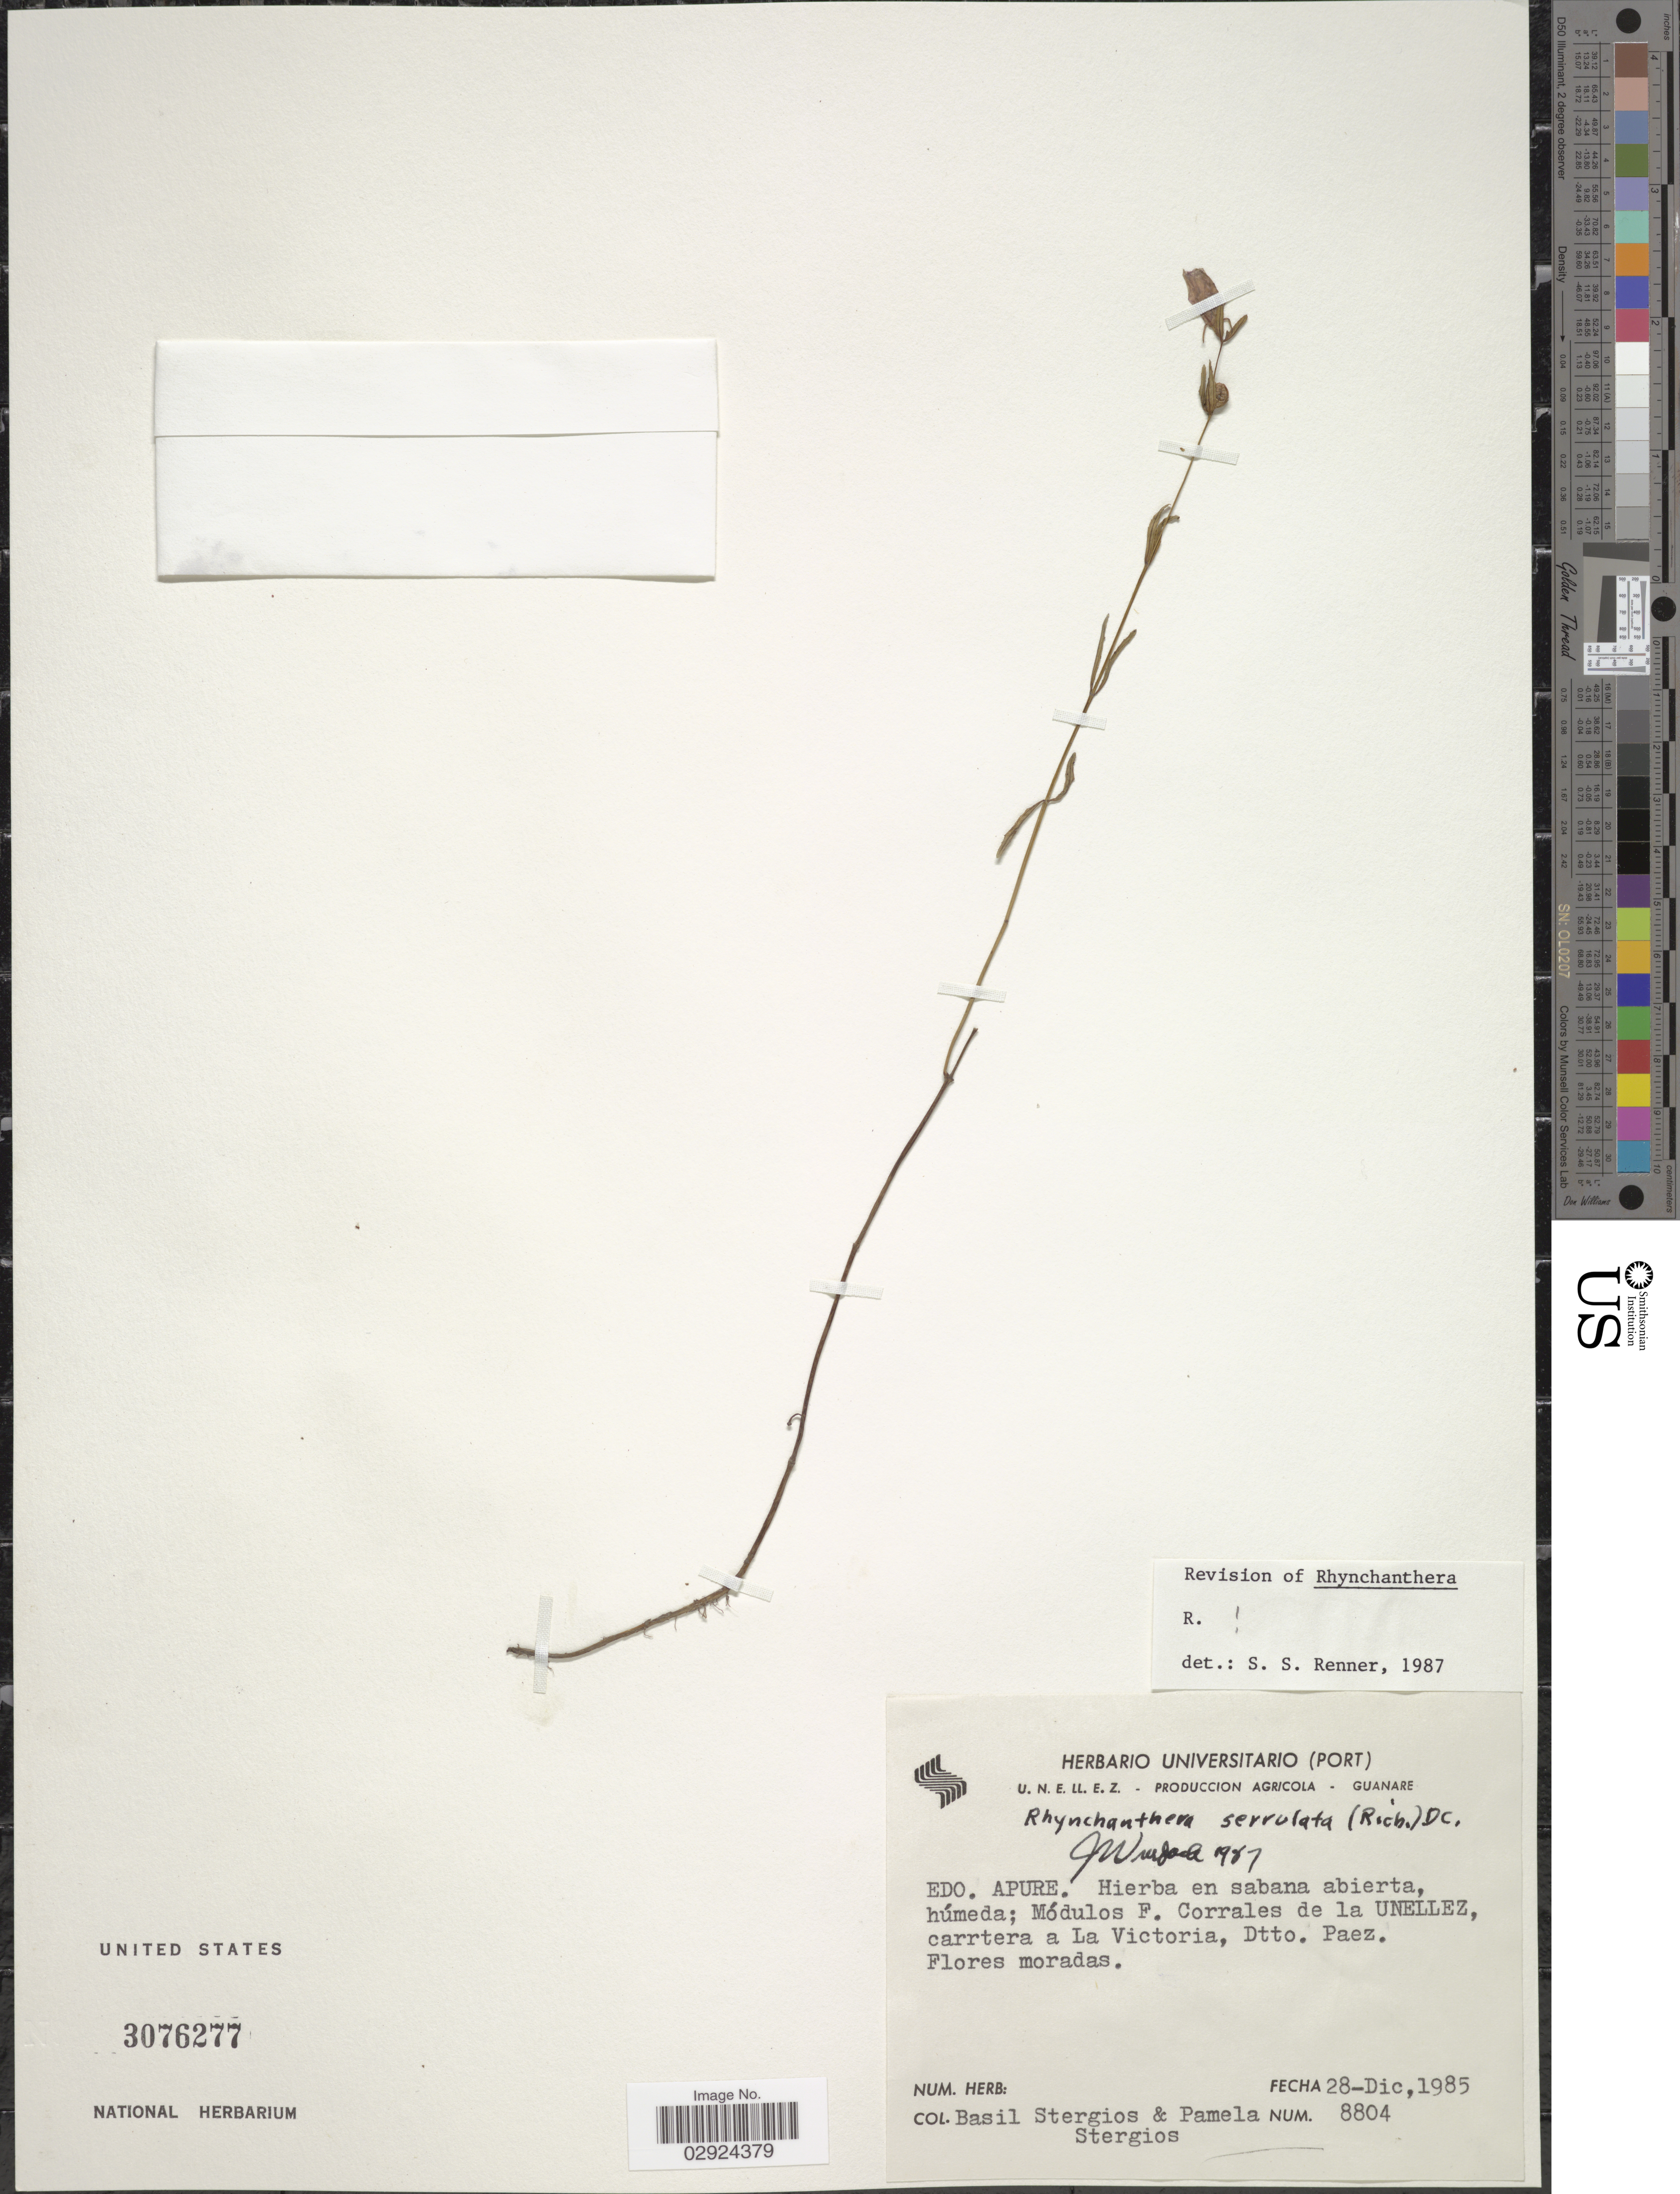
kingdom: Plantae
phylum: Tracheophyta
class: Magnoliopsida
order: Myrtales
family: Melastomataceae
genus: Rhynchanthera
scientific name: Rhynchanthera serrulata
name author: (Rich.) DC.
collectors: B. G. Stergios & P. Stergios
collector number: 8804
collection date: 1985-12-28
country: Venezuela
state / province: Apure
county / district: Paez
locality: Módulos F. Corrales de la UNELLEZ carrtera a La Victoria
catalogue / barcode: US 3076277